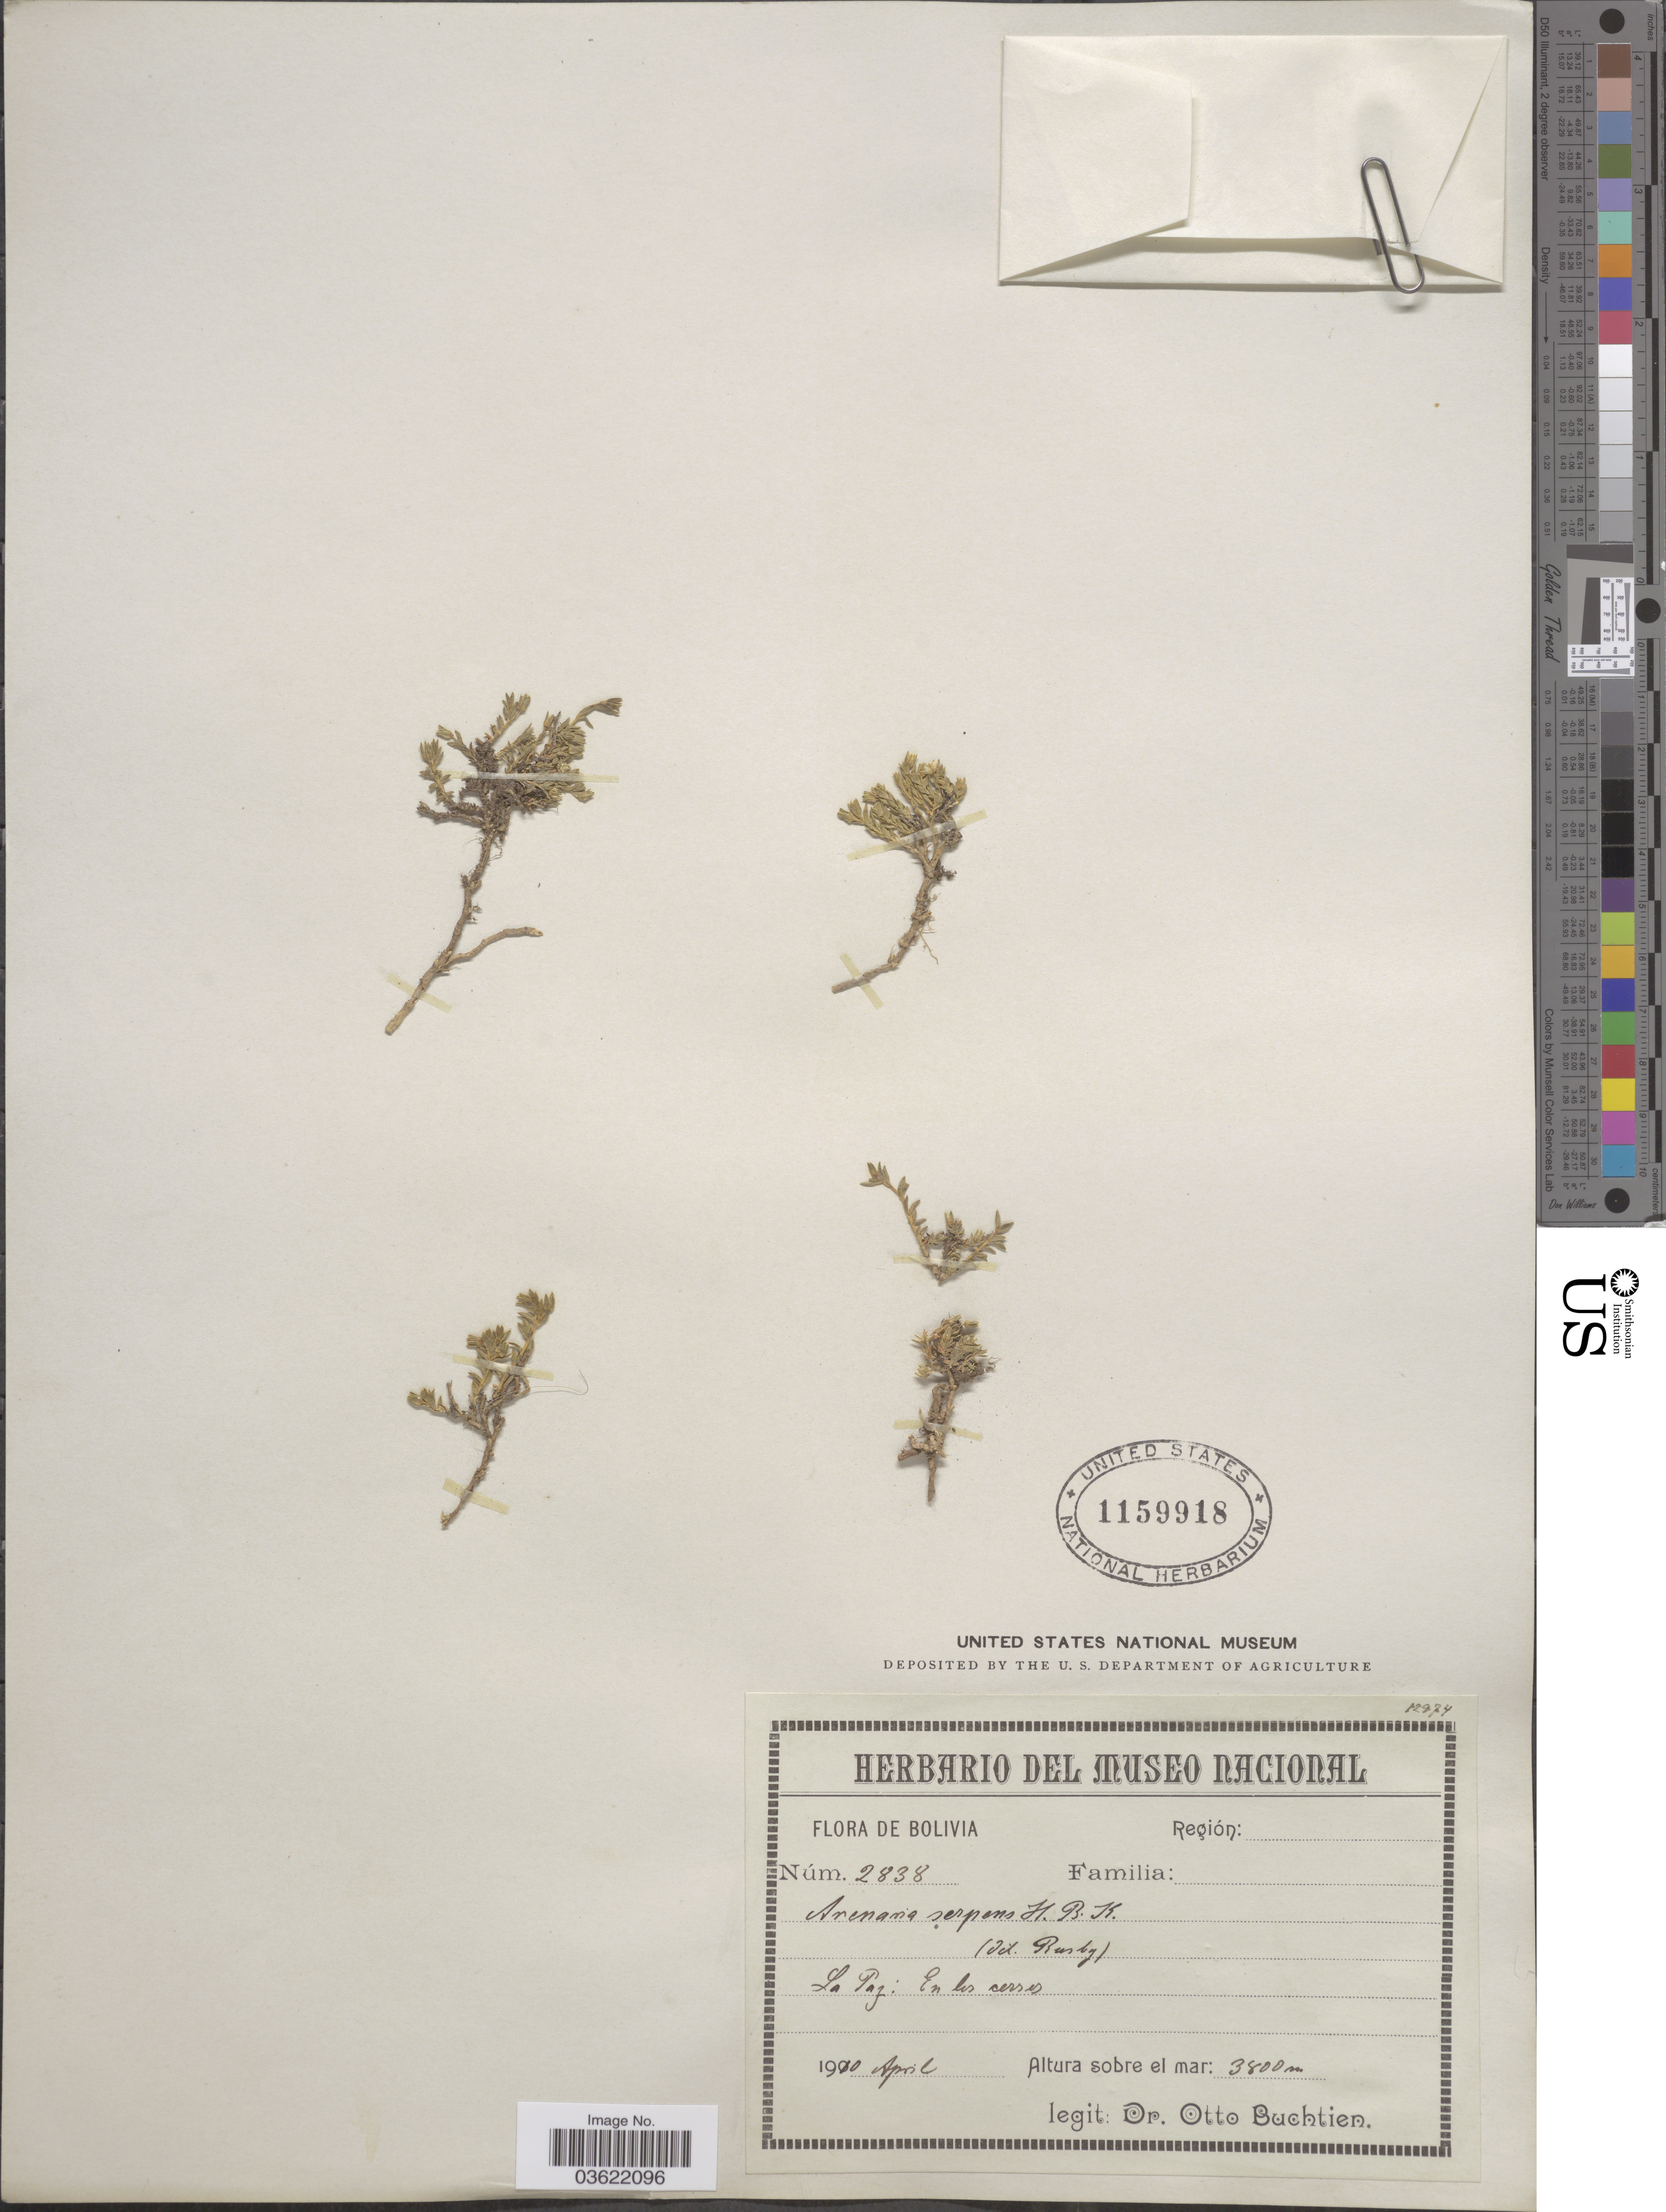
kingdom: Plantae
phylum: Tracheophyta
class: Magnoliopsida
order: Caryophyllales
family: Caryophyllaceae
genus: Arenaria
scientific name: Arenaria serpens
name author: Kunth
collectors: O. Buchtien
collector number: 2838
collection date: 1910-04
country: Bolivia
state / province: La Paz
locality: En los cerros.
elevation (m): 3800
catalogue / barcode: US 1159918